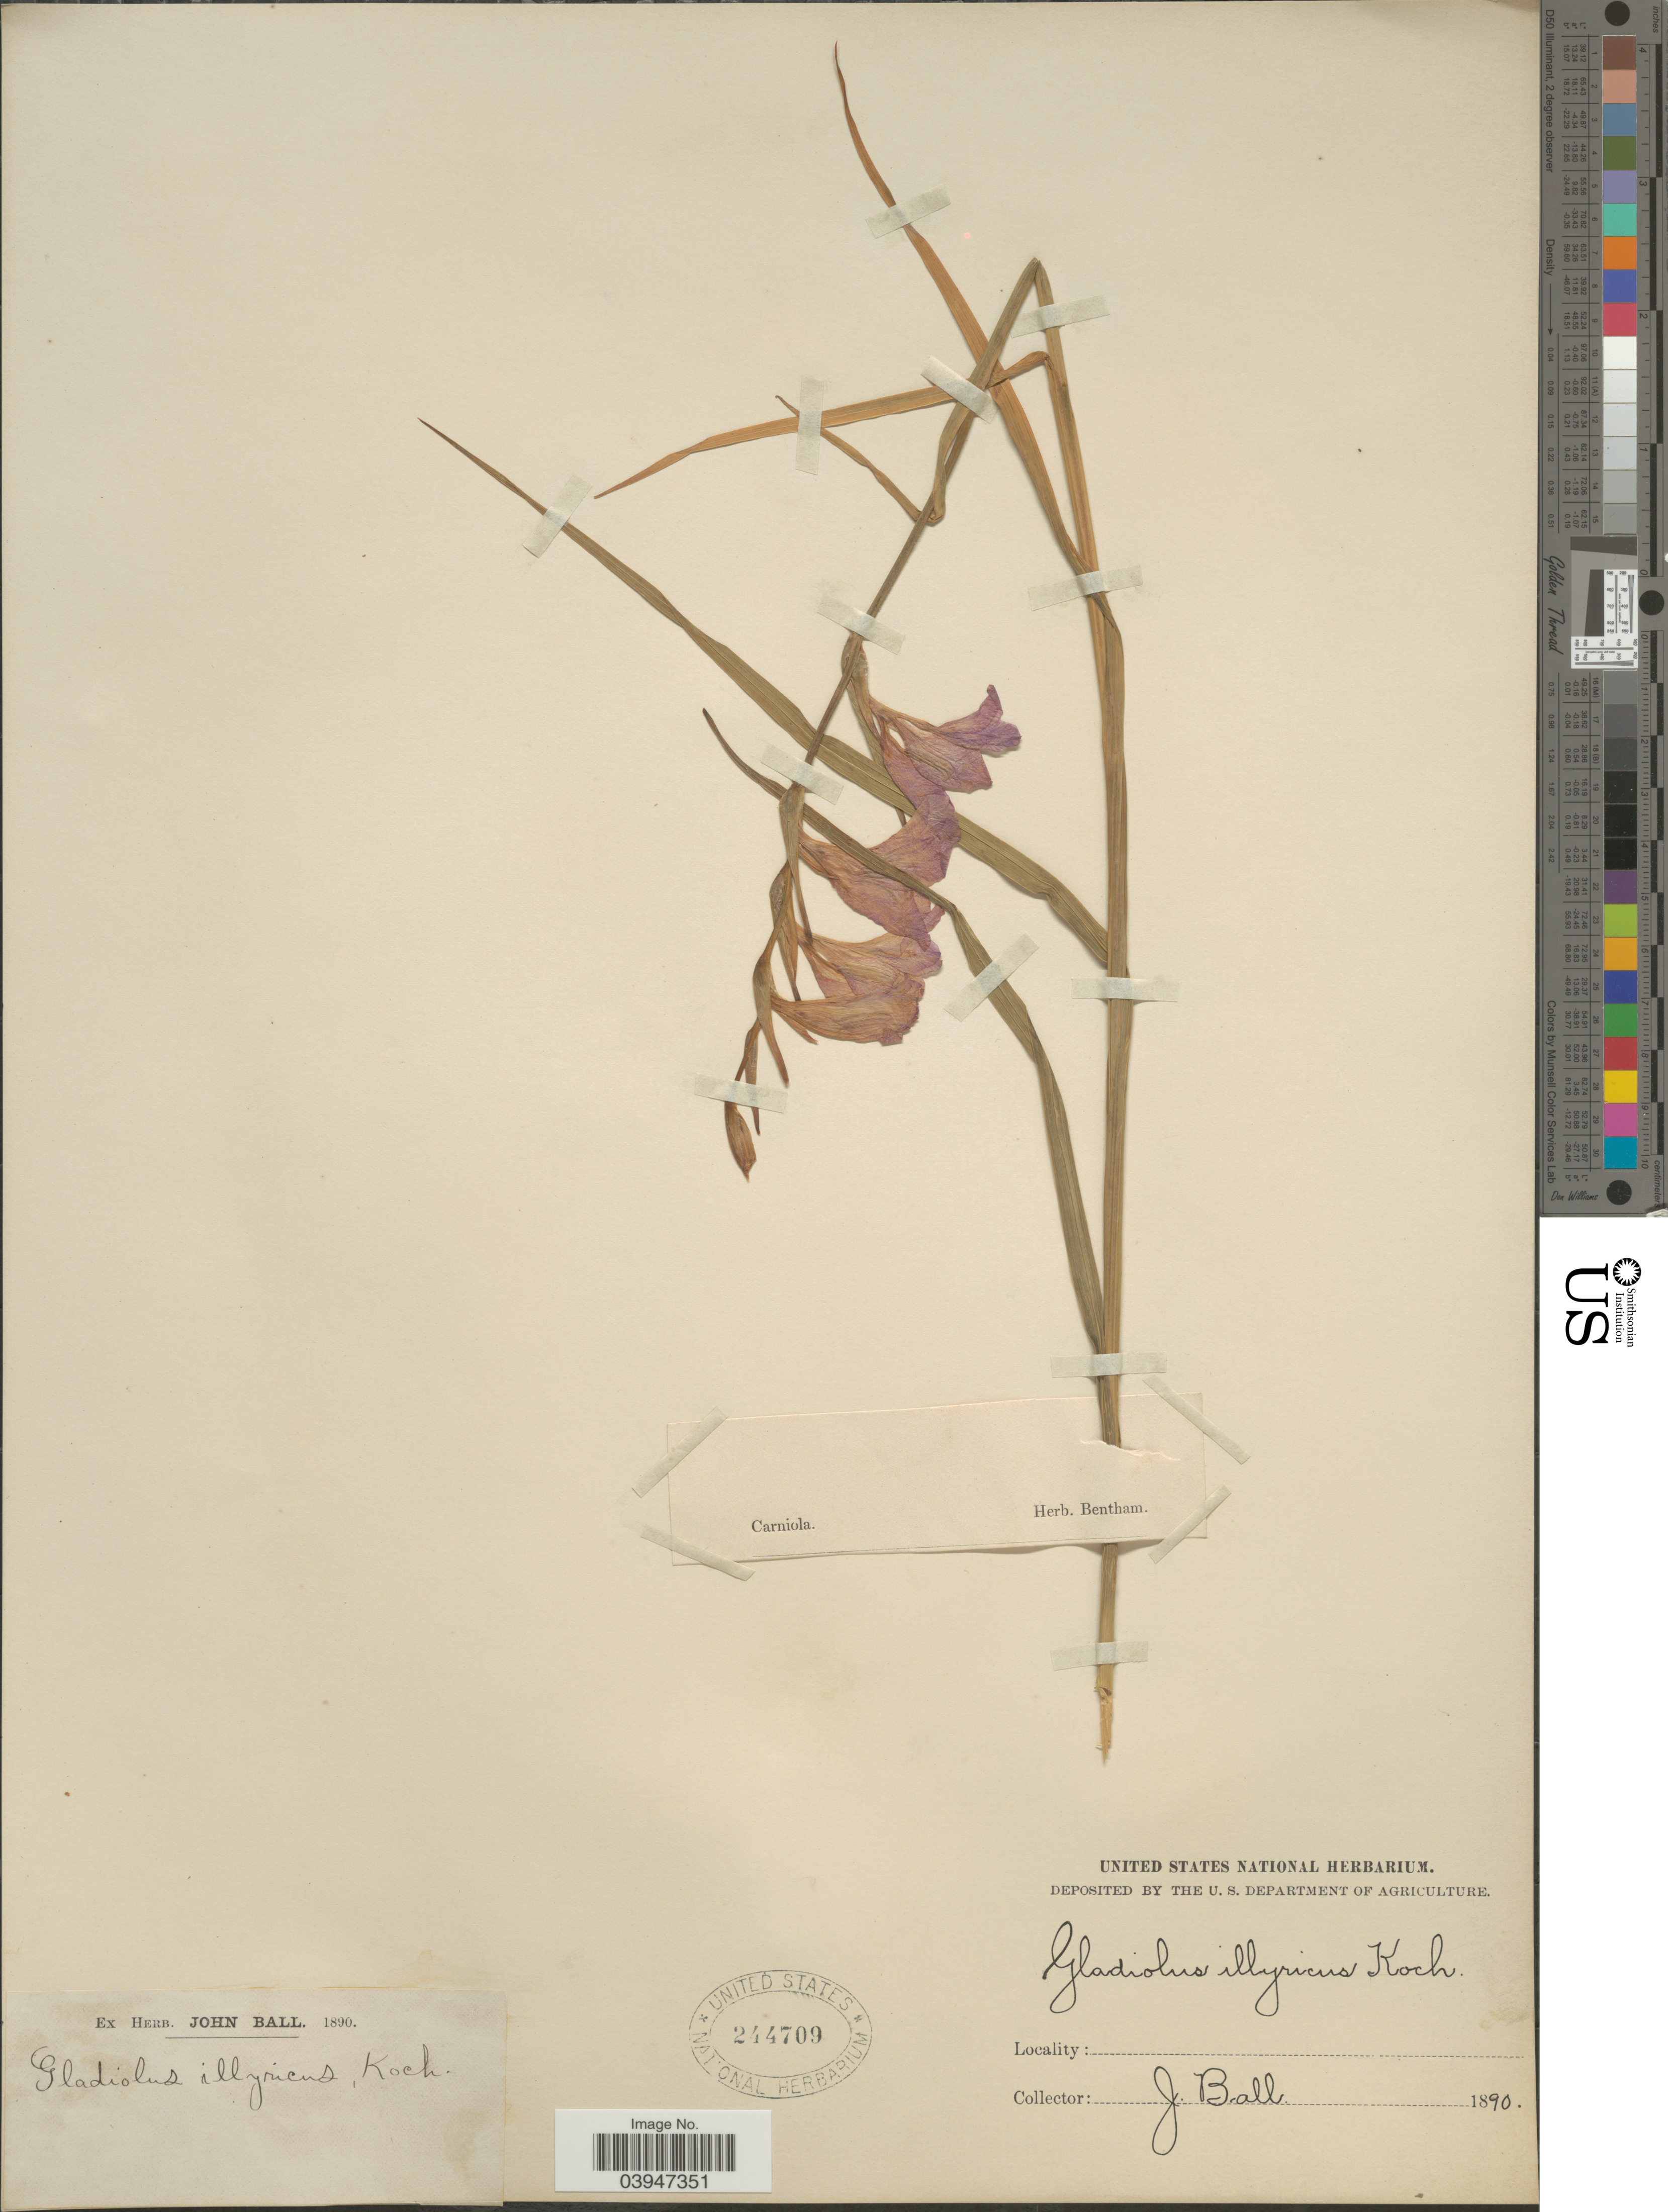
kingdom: Plantae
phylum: Tracheophyta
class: Liliopsida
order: Asparagales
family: Iridaceae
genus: Gladiolus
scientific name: Gladiolus illyricus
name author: W.D.J. Koch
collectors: J. Ball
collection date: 1890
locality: Carniola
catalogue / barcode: US 244709